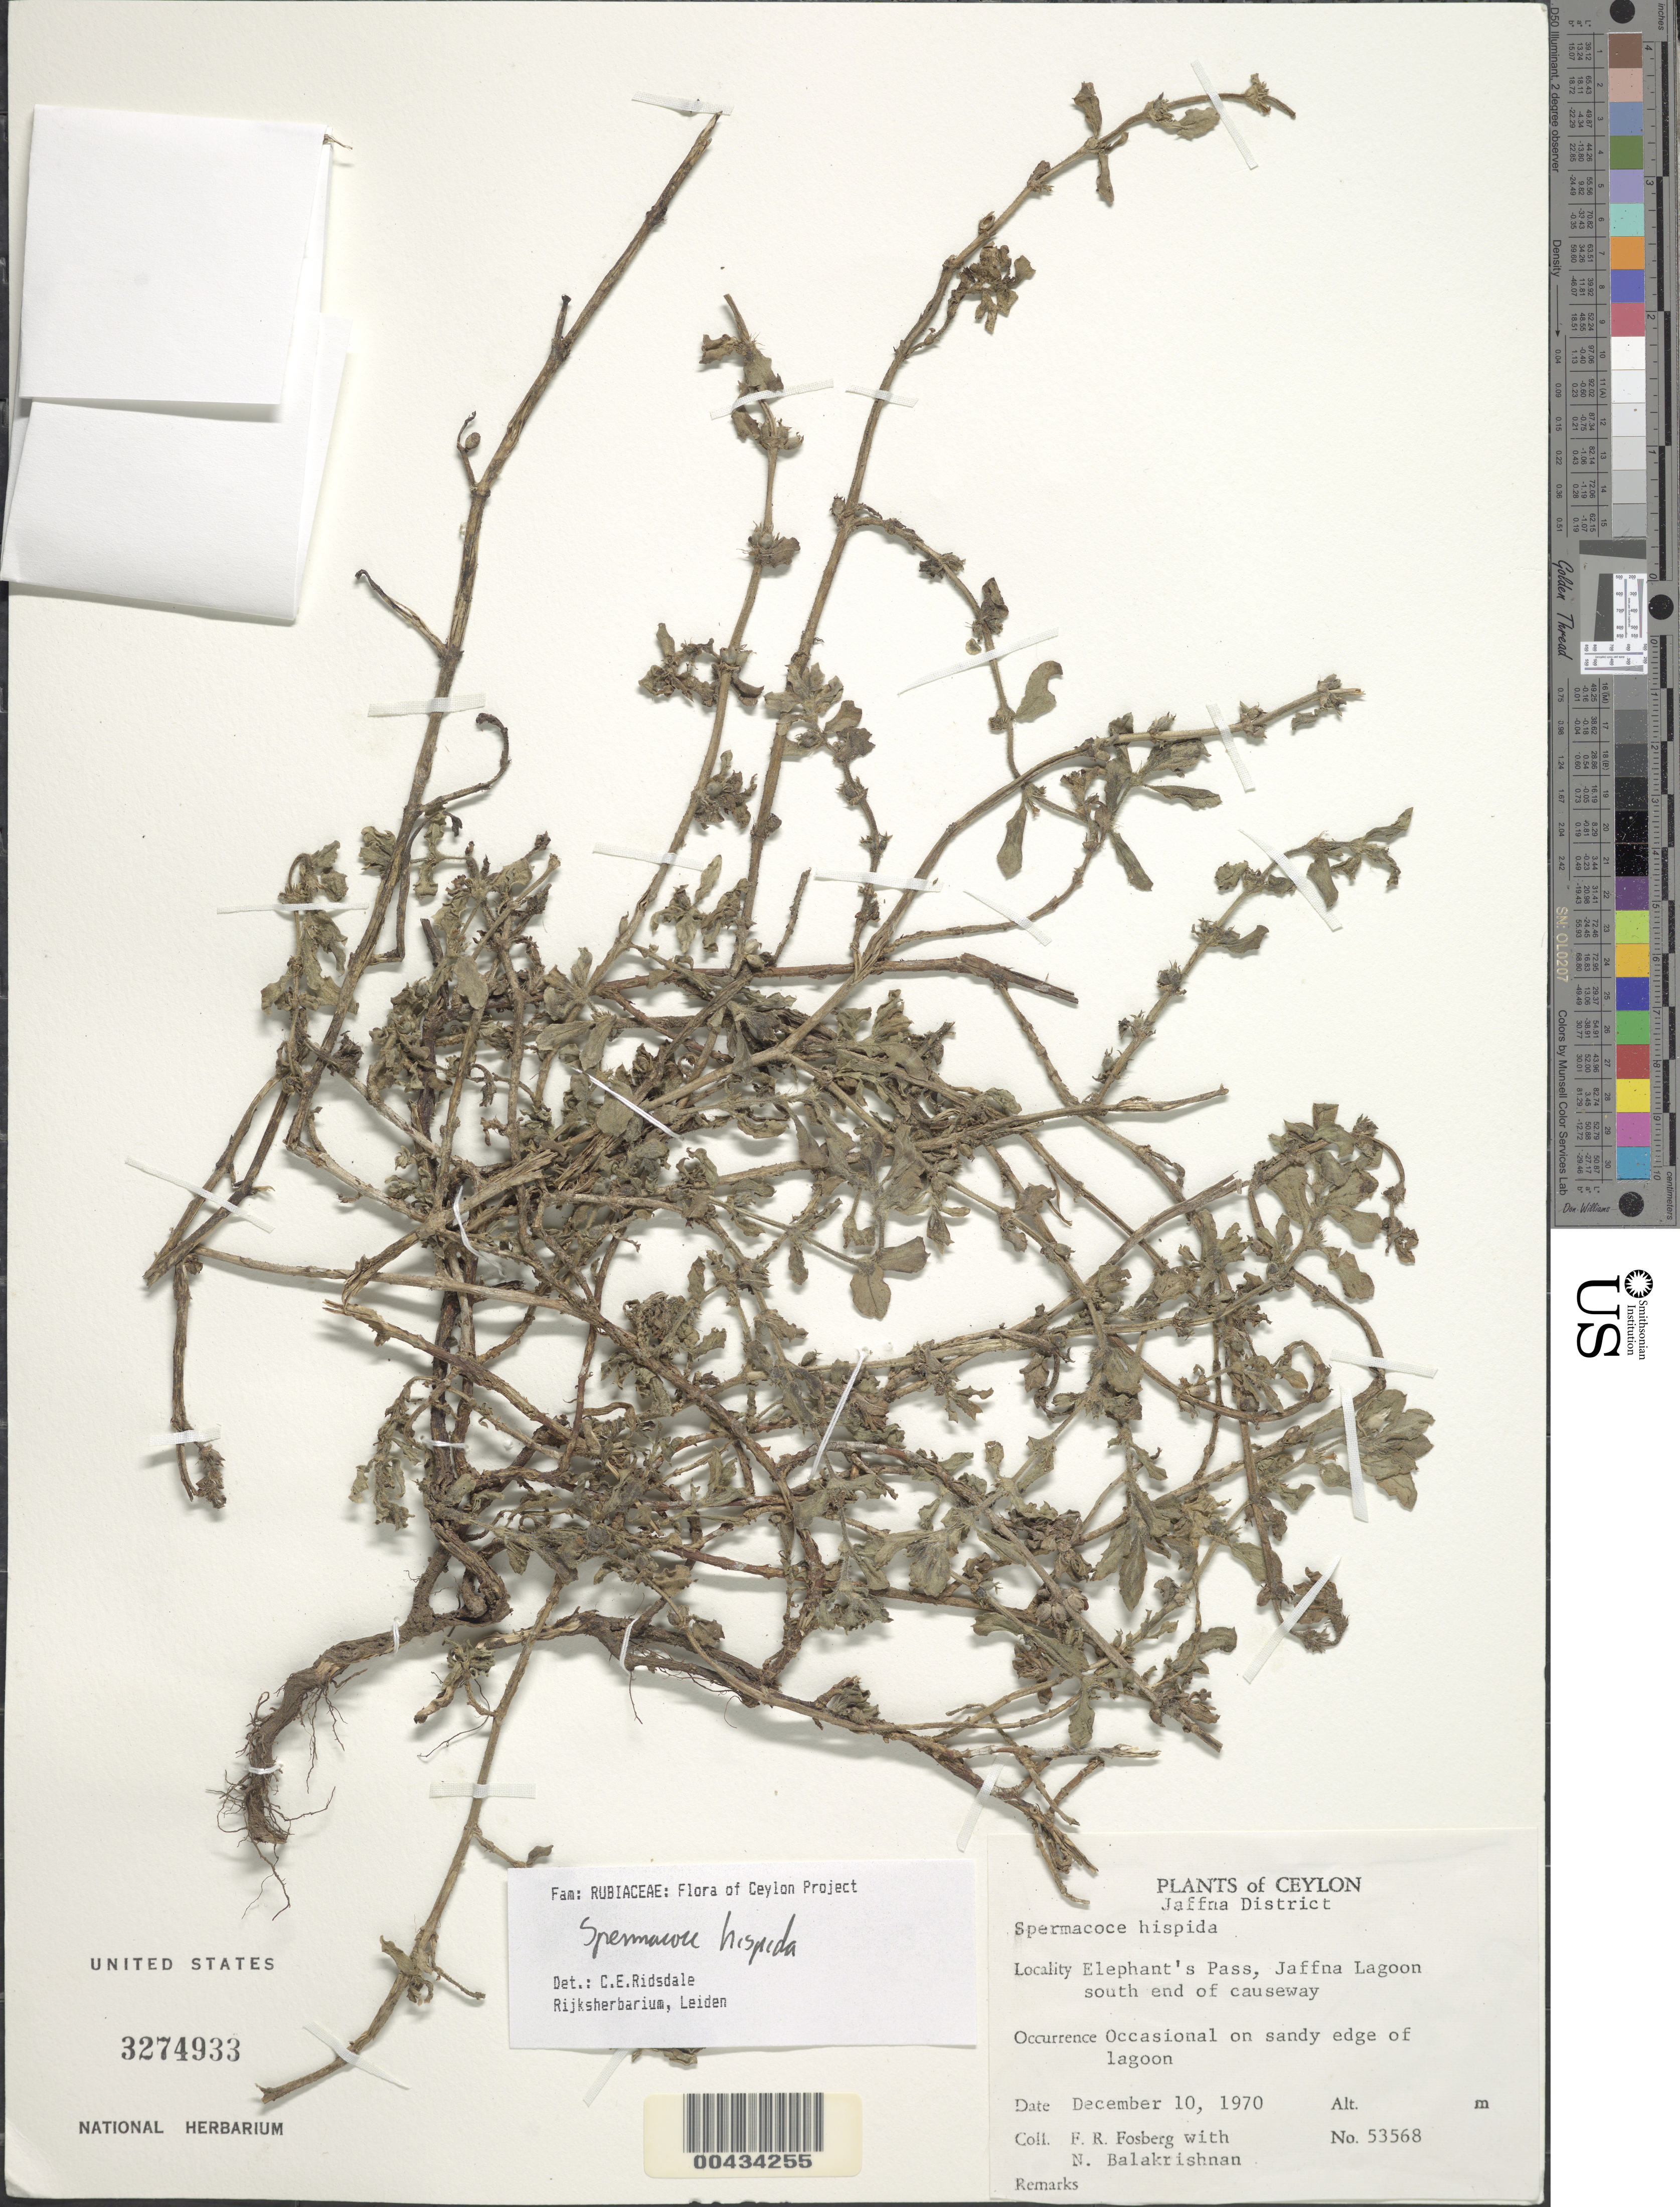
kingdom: Plantae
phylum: Tracheophyta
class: Magnoliopsida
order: Gentianales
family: Rubiaceae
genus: Spermacoce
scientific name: Spermacoce hispida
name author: L.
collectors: F. R. Fosberg & N. Balakrishnan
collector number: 53568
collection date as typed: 10 Dec 1970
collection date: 1970-12-10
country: Sri Lanka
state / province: Northern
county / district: Jaffna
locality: Elephant's Pass, Jaffna Lagoon, S end of causeway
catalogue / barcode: US 3274933